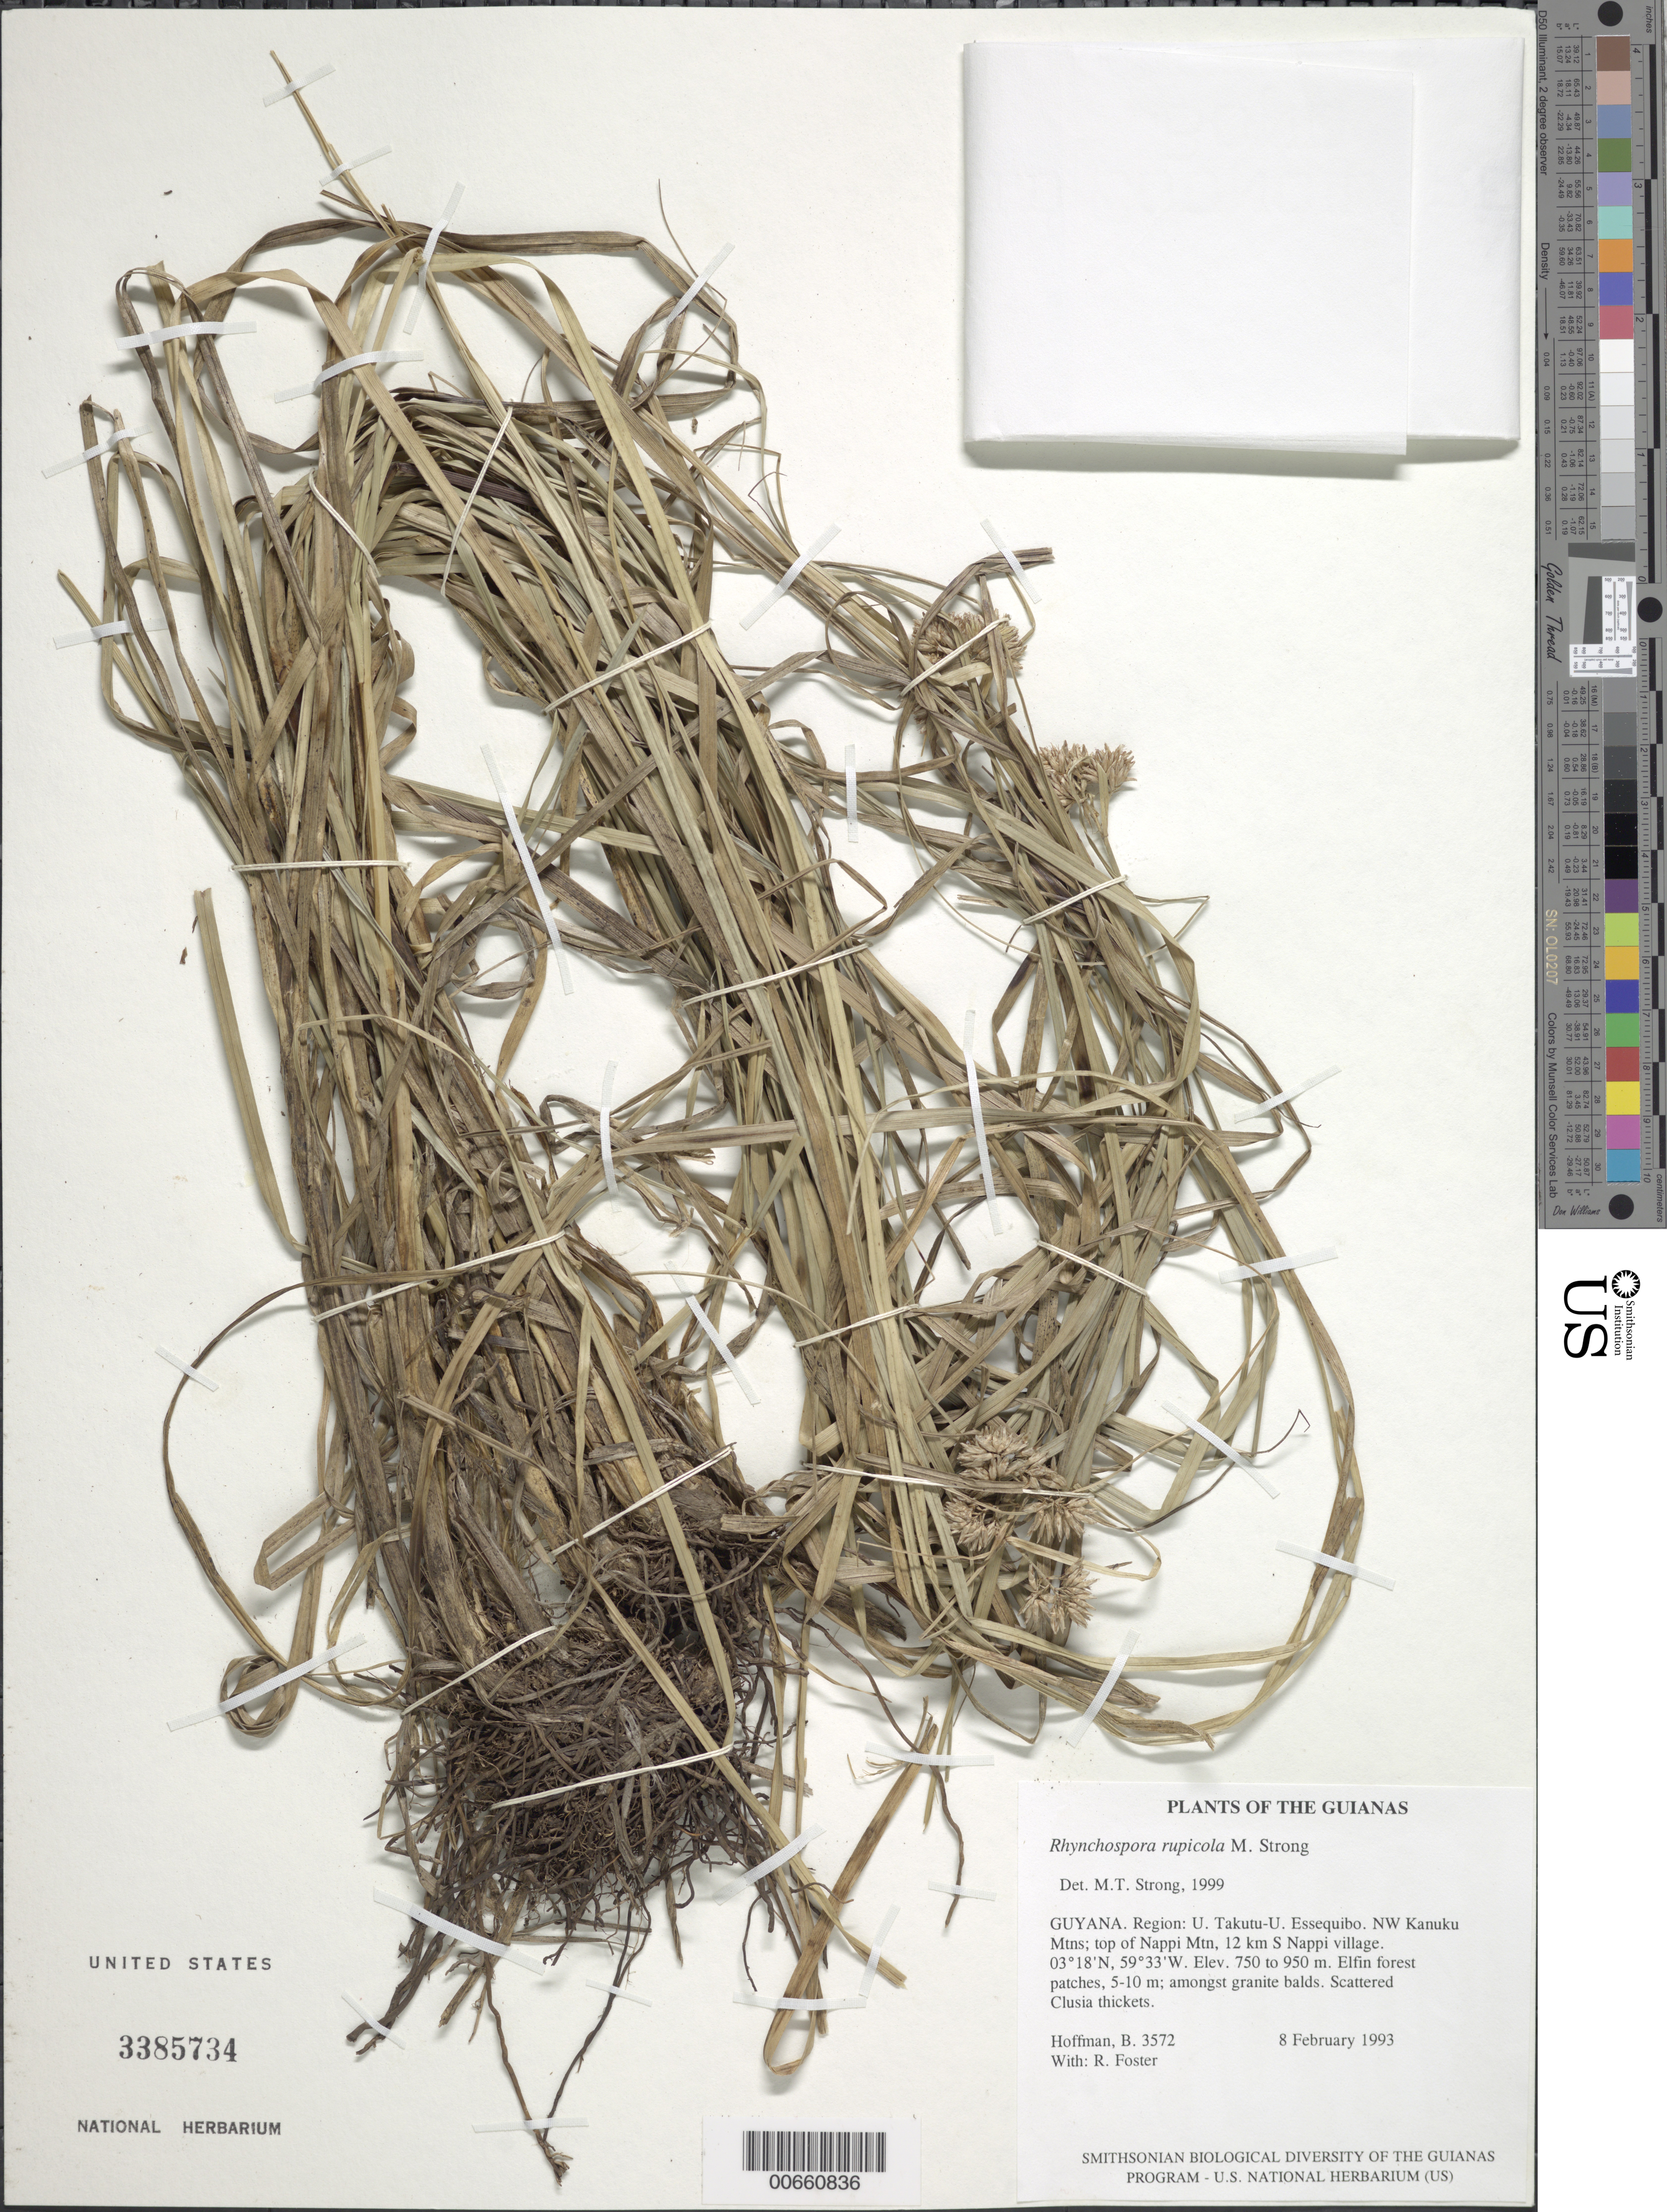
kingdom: Plantae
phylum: Tracheophyta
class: Liliopsida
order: Poales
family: Cyperaceae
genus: Rhynchospora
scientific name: Rhynchospora rupicola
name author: M.T. Strong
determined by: Strong, M. T., (US), Smithsonian Institution - National Museum of Natural History (UNITED STATES)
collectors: B. Hoffman & R. Foster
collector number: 3572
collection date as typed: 8 February 1993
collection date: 1993-02-08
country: Guyana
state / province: U. Takutu-U. Essequibo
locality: NW Kanuku Mountains; top of Nappi Mountain, 12 km S of Nappi village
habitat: Elfin forest patches, 5-10 m; amongst granite balds. Scattered Clusia thickets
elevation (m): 750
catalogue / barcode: US 3385734